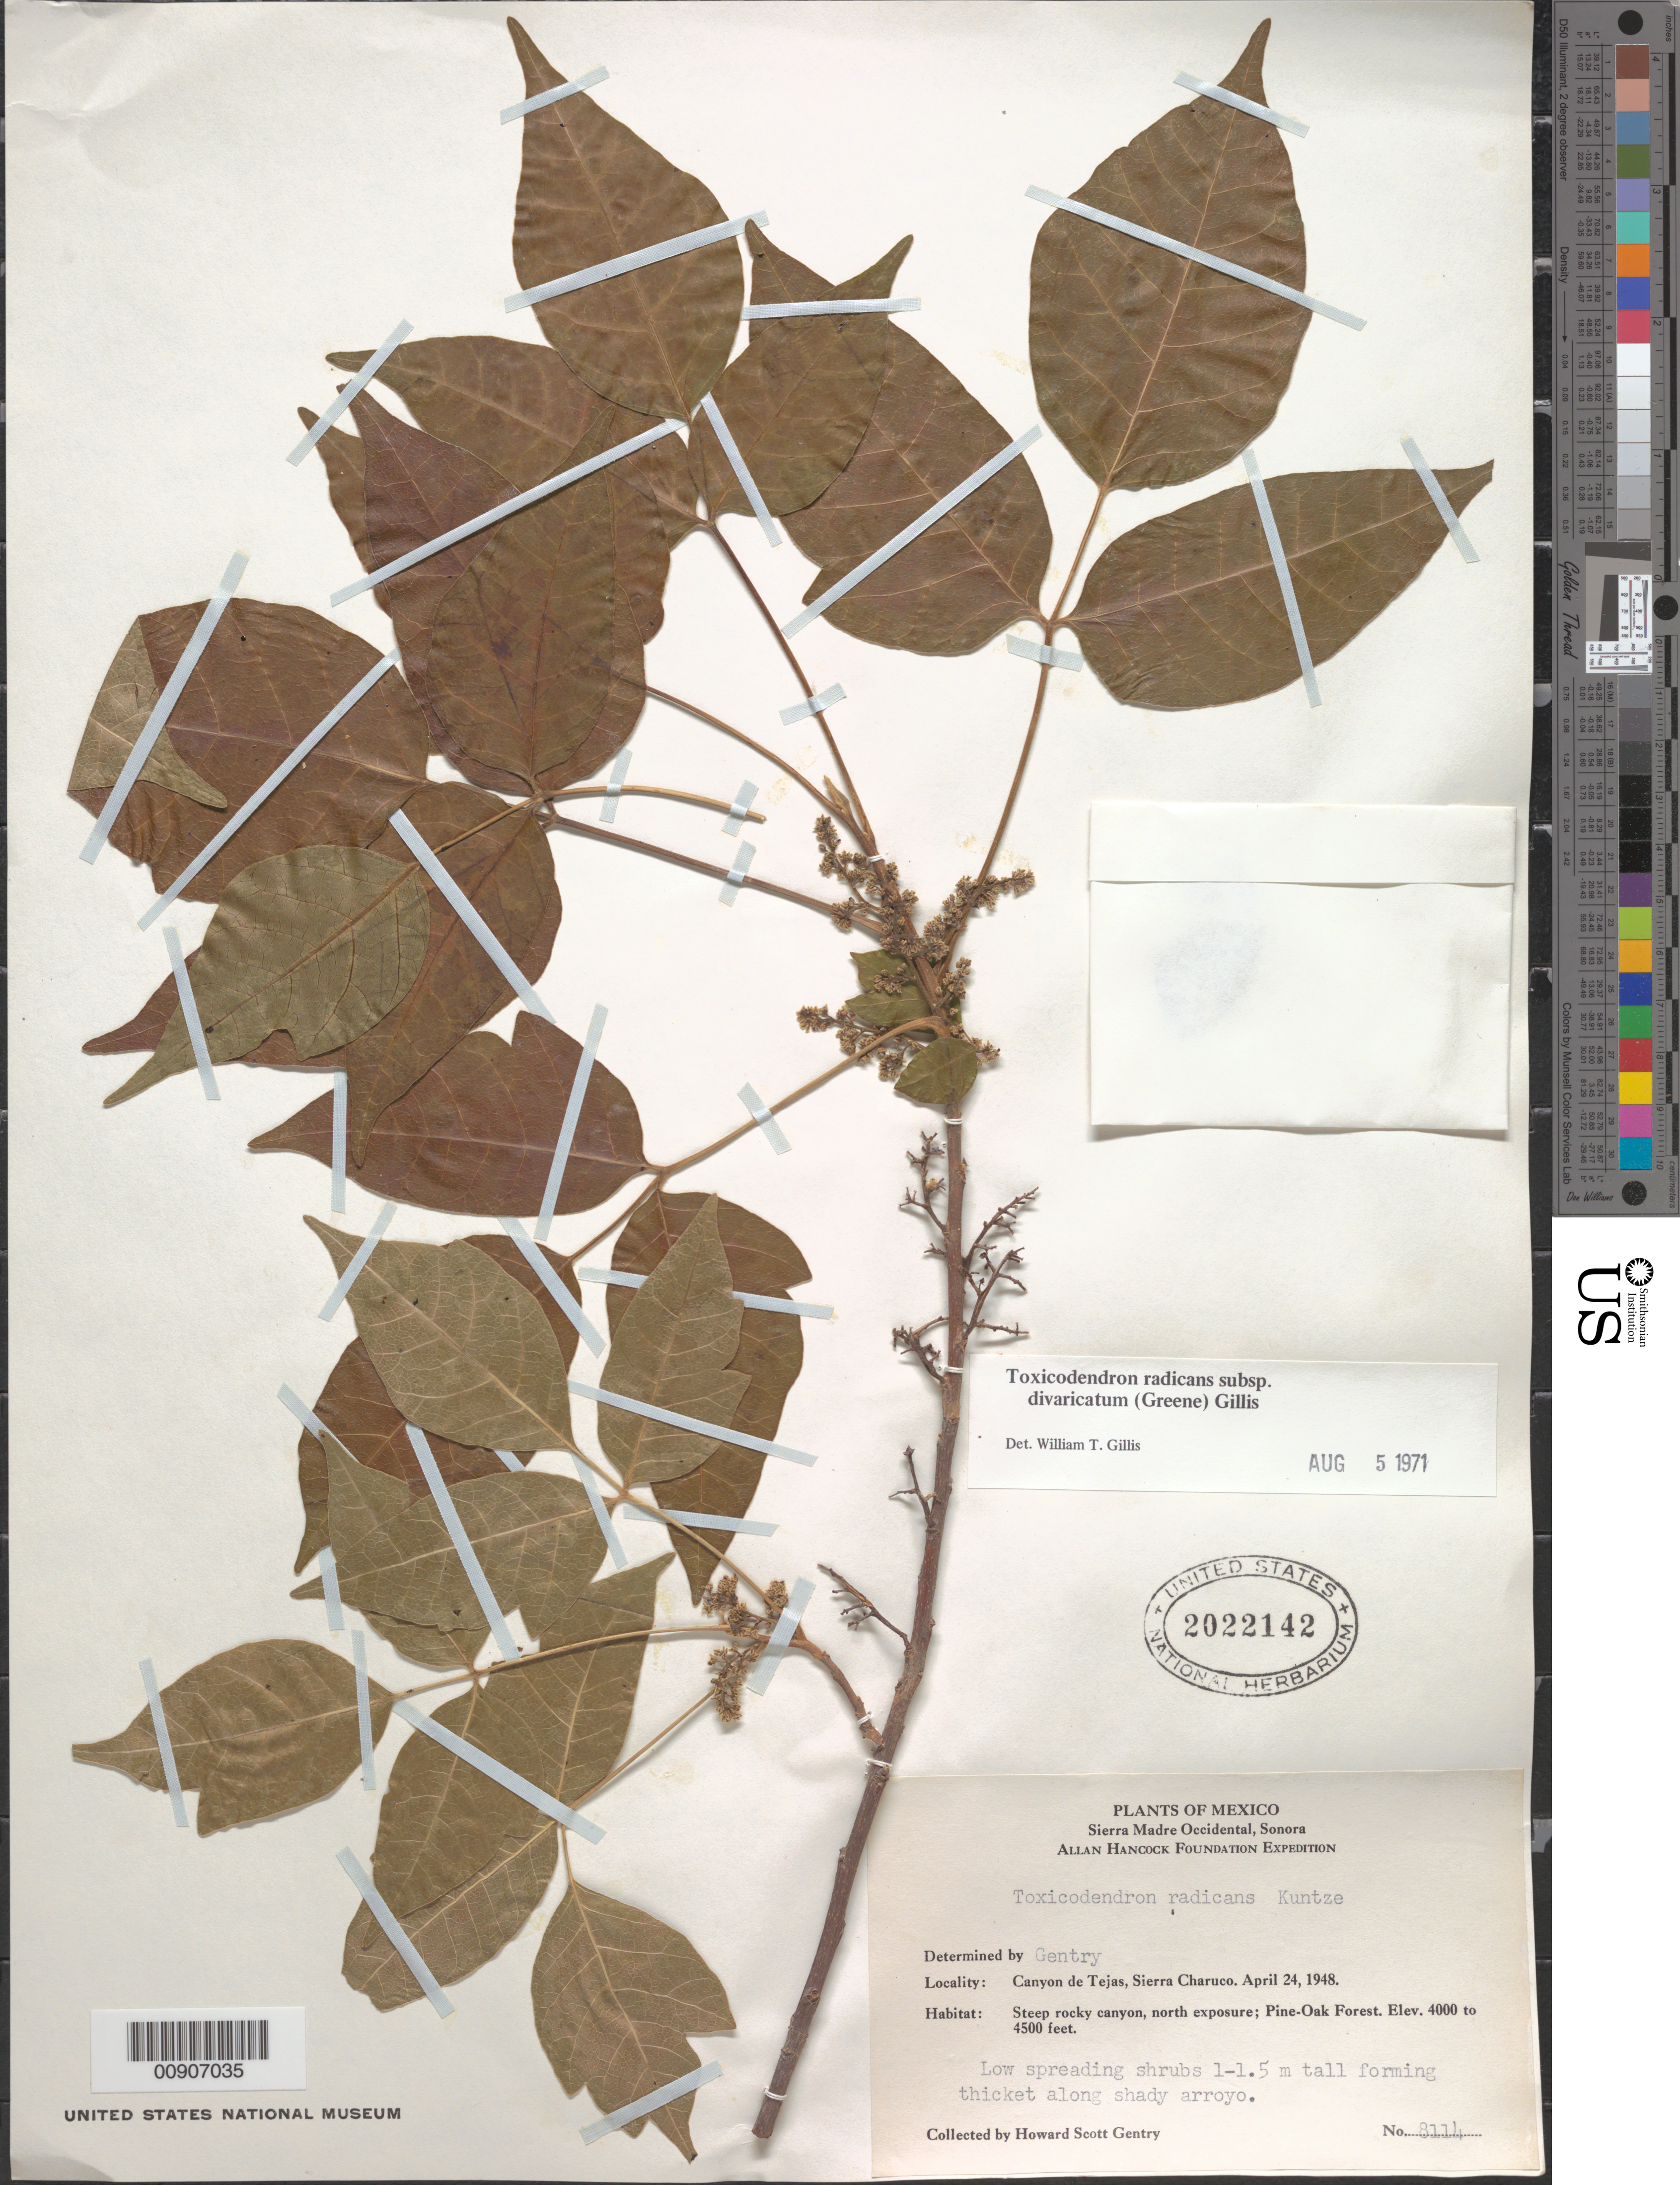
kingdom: Plantae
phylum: Tracheophyta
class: Magnoliopsida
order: Sapindales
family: Anacardiaceae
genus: Toxicodendron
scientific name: Toxicodendron radicans subsp. divaricatum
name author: (Greene) Gillis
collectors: H. S. Gentry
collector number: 8114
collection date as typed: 24 Apr 1948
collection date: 1948-04-24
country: Mexico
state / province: Sonora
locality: Canyon de Tejas, Sierra Charuco, Sonora.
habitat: Along shady arroyo. Steep rocky canyon, north exposure; Pine-Oak Forest.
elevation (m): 1219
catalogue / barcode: US 2022142